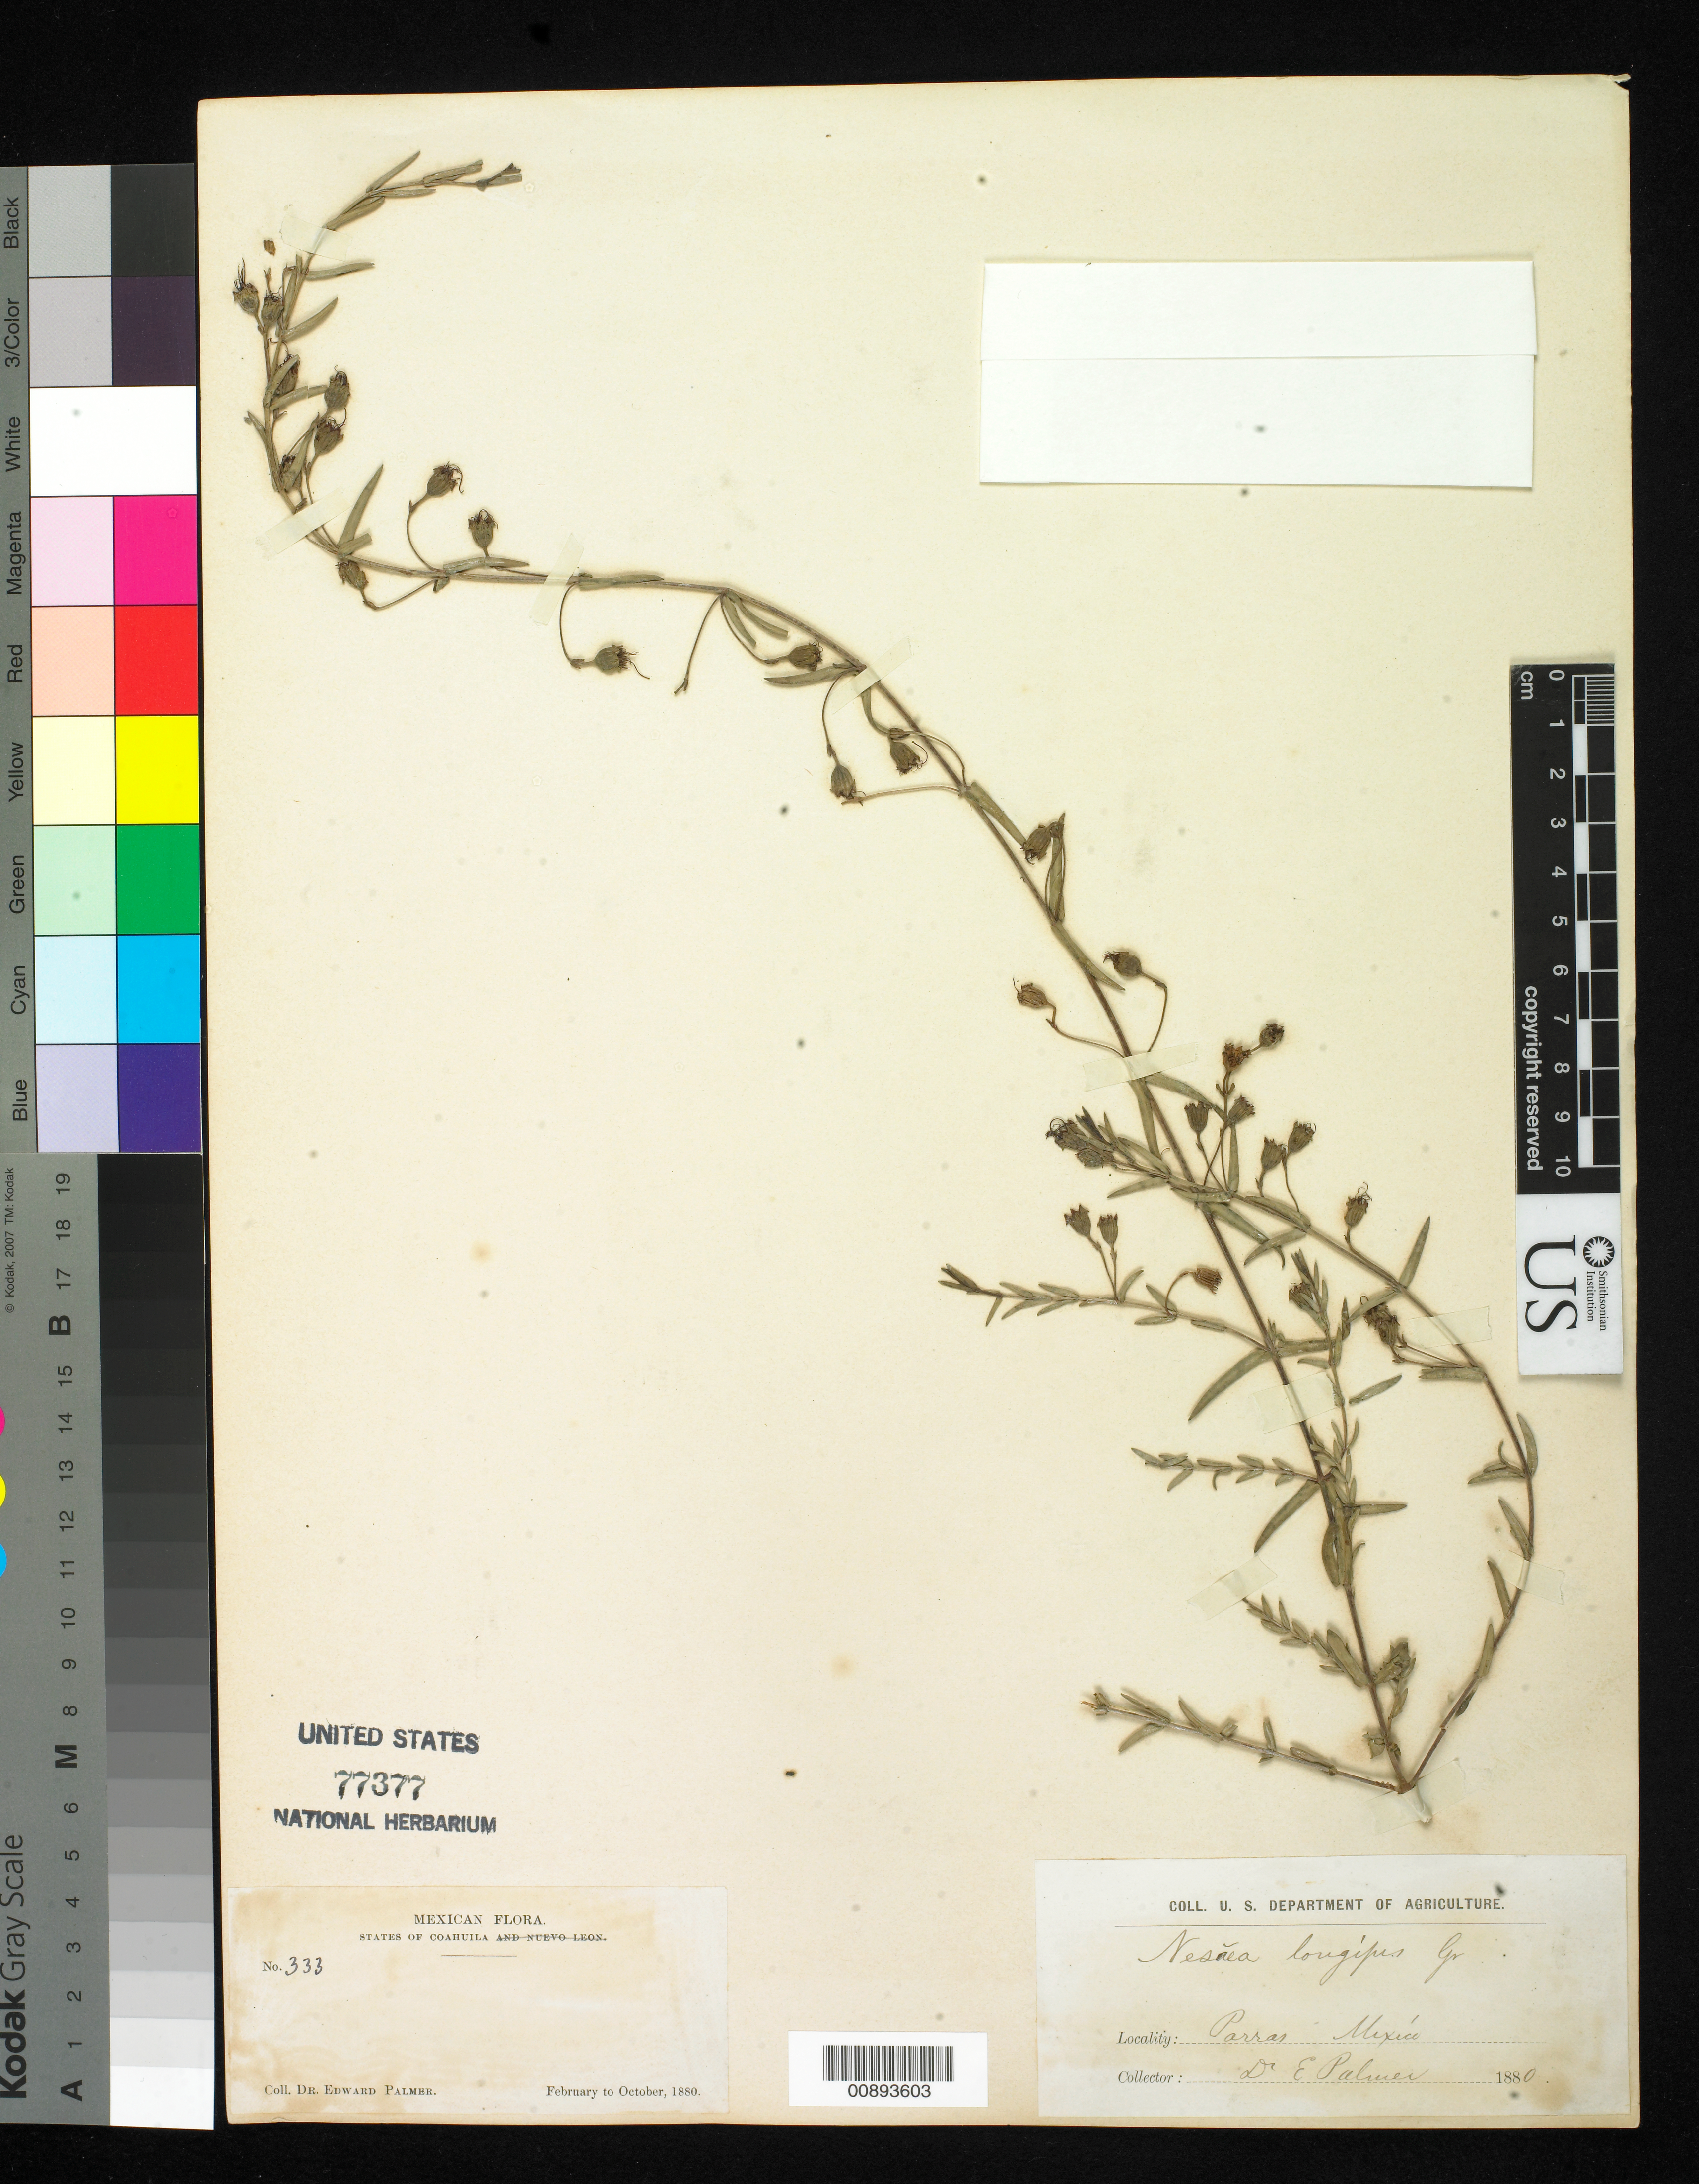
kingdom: Plantae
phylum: Tracheophyta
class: Magnoliopsida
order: Myrtales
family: Lythraceae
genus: Ammannia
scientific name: Ammannia grayi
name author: S.A. Graham & Gandhi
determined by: Strong, Mark T., (BOT), Smithsonian Institution - National Museum of Natural History (UNITED STATES)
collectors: E. Palmer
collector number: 333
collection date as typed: Feb 1880 to -- Oct 1880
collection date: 1880-02/1880-10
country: Mexico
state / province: Coahuila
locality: Parras, Coahuila.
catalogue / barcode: US 77377